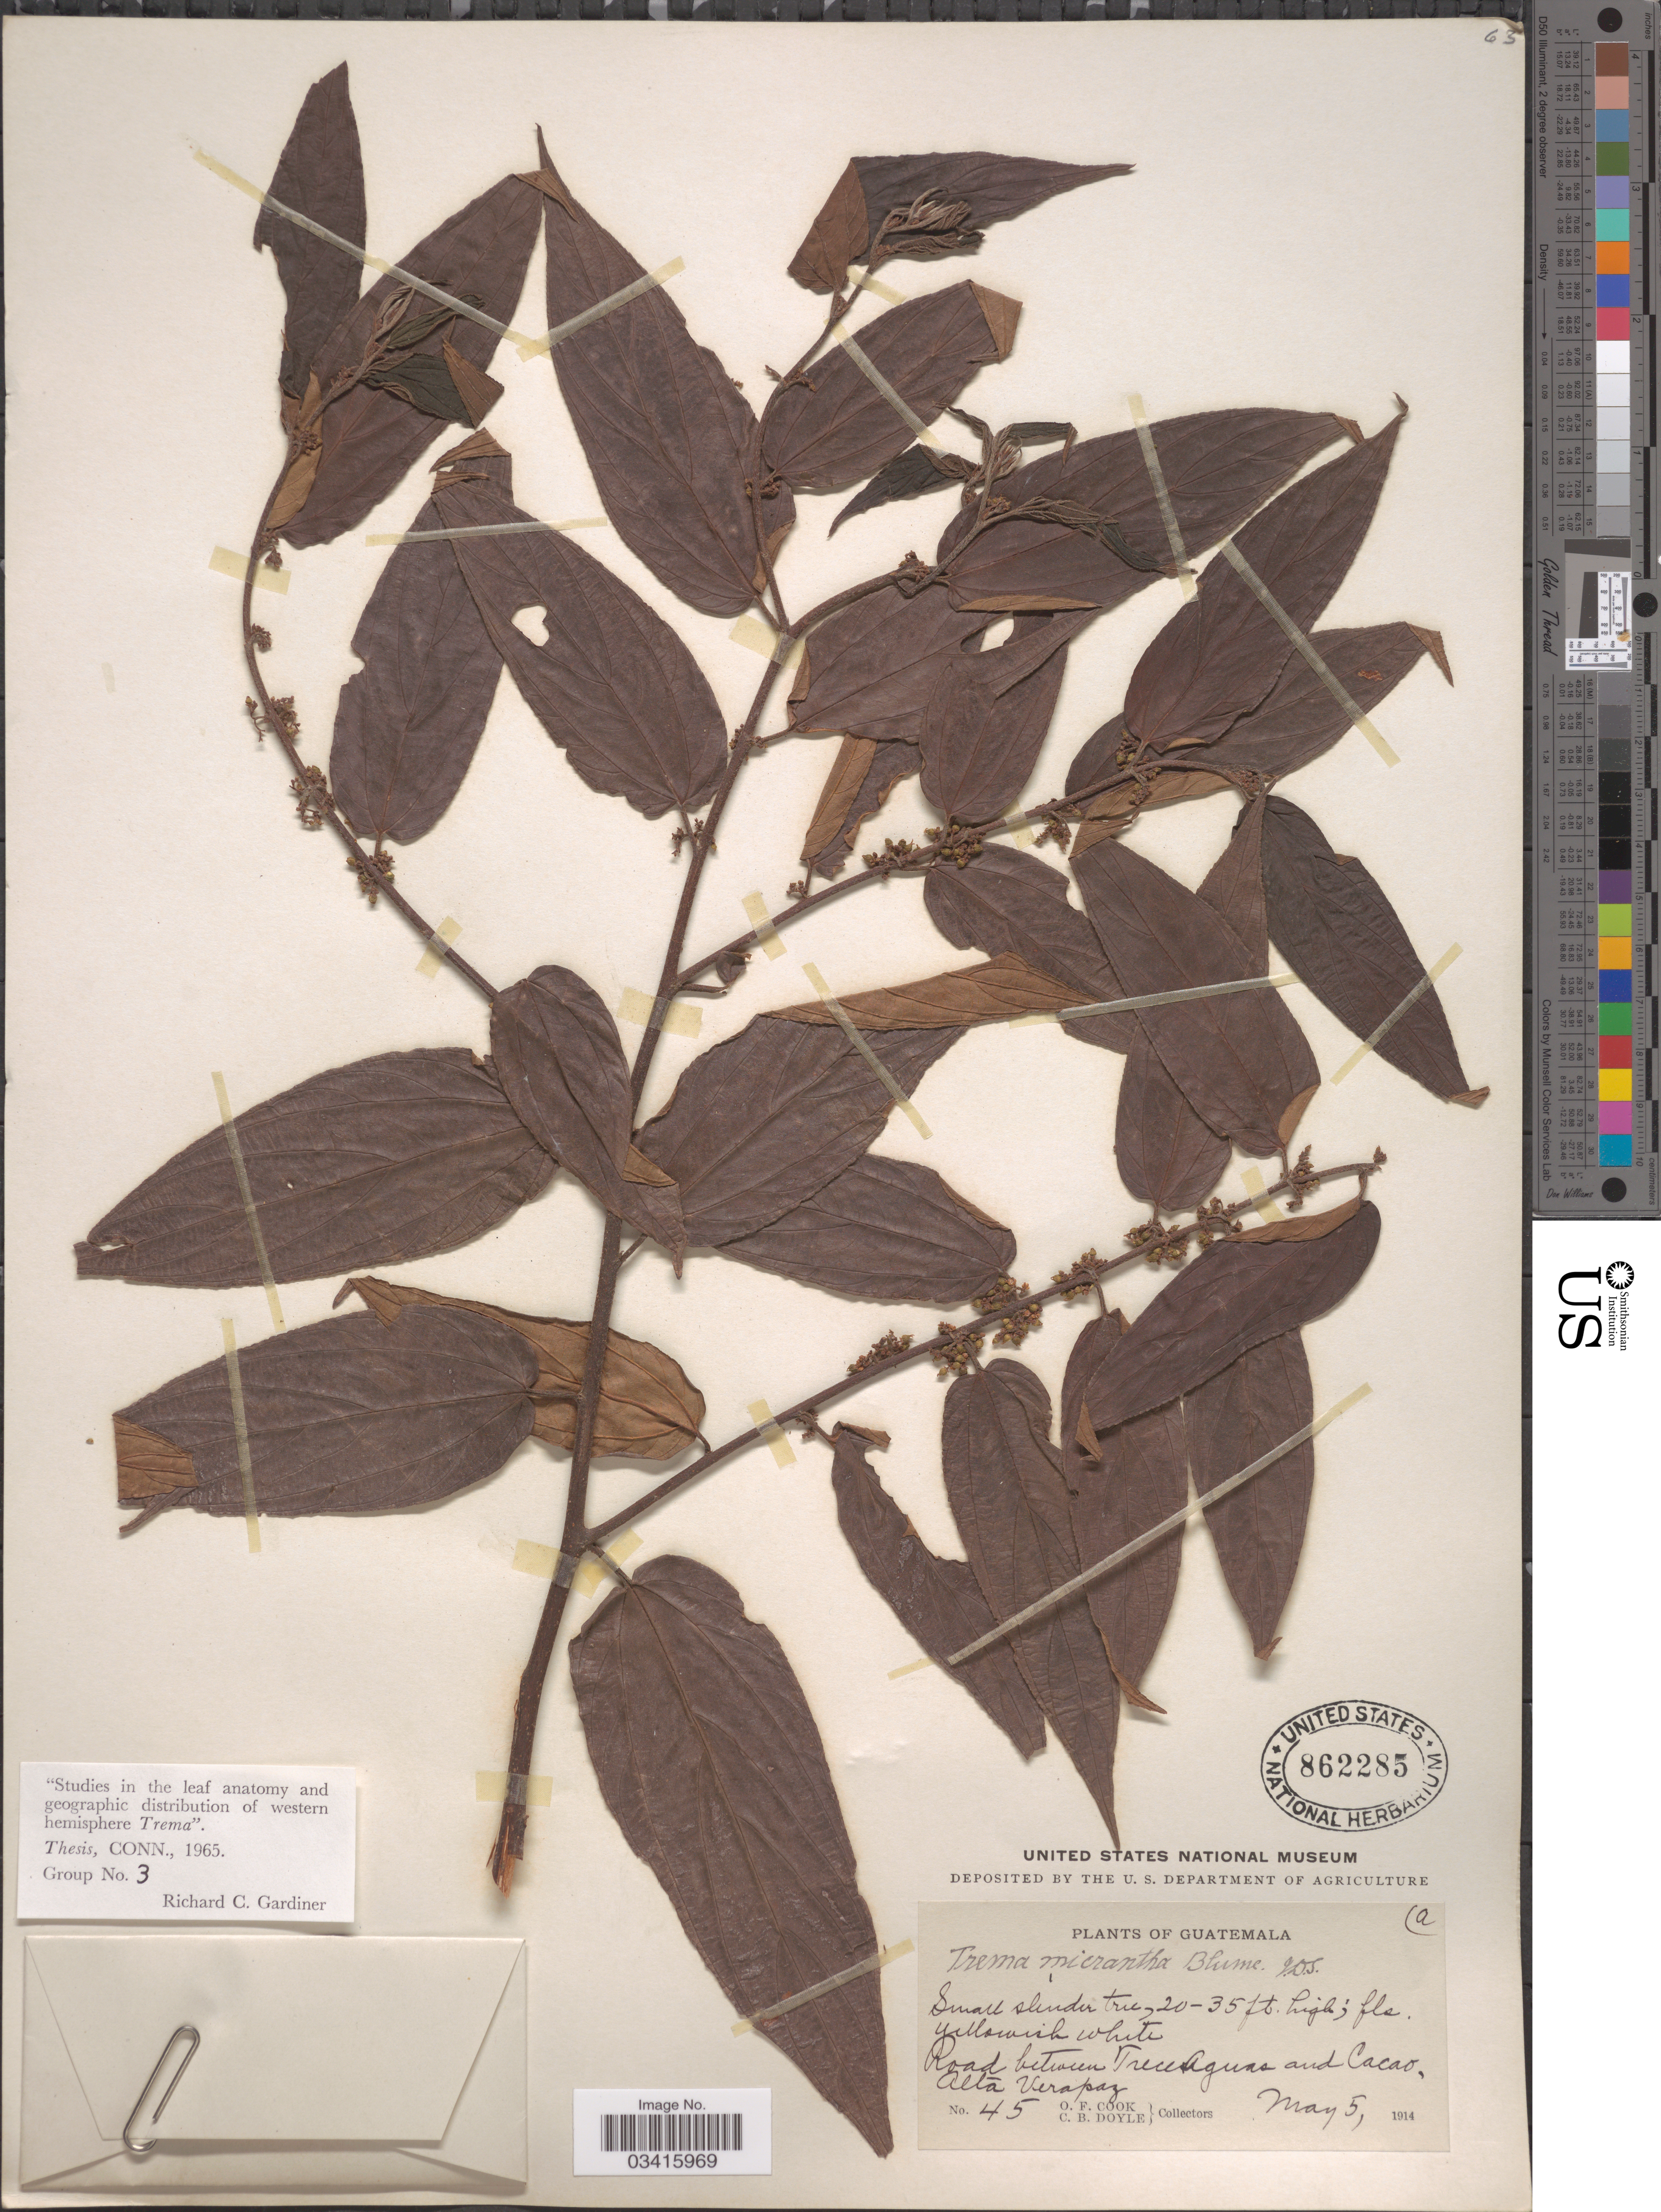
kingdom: Plantae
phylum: Tracheophyta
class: Magnoliopsida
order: Rosales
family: Cannabaceae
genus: Trema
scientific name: Trema micranthum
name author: (L.) Blume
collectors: O. F. Cook & C. Doyle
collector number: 45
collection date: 1914-05-05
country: Guatemala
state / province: Alta Verapaz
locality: Road between Trece Aguas and Cacao.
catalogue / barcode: US 862285